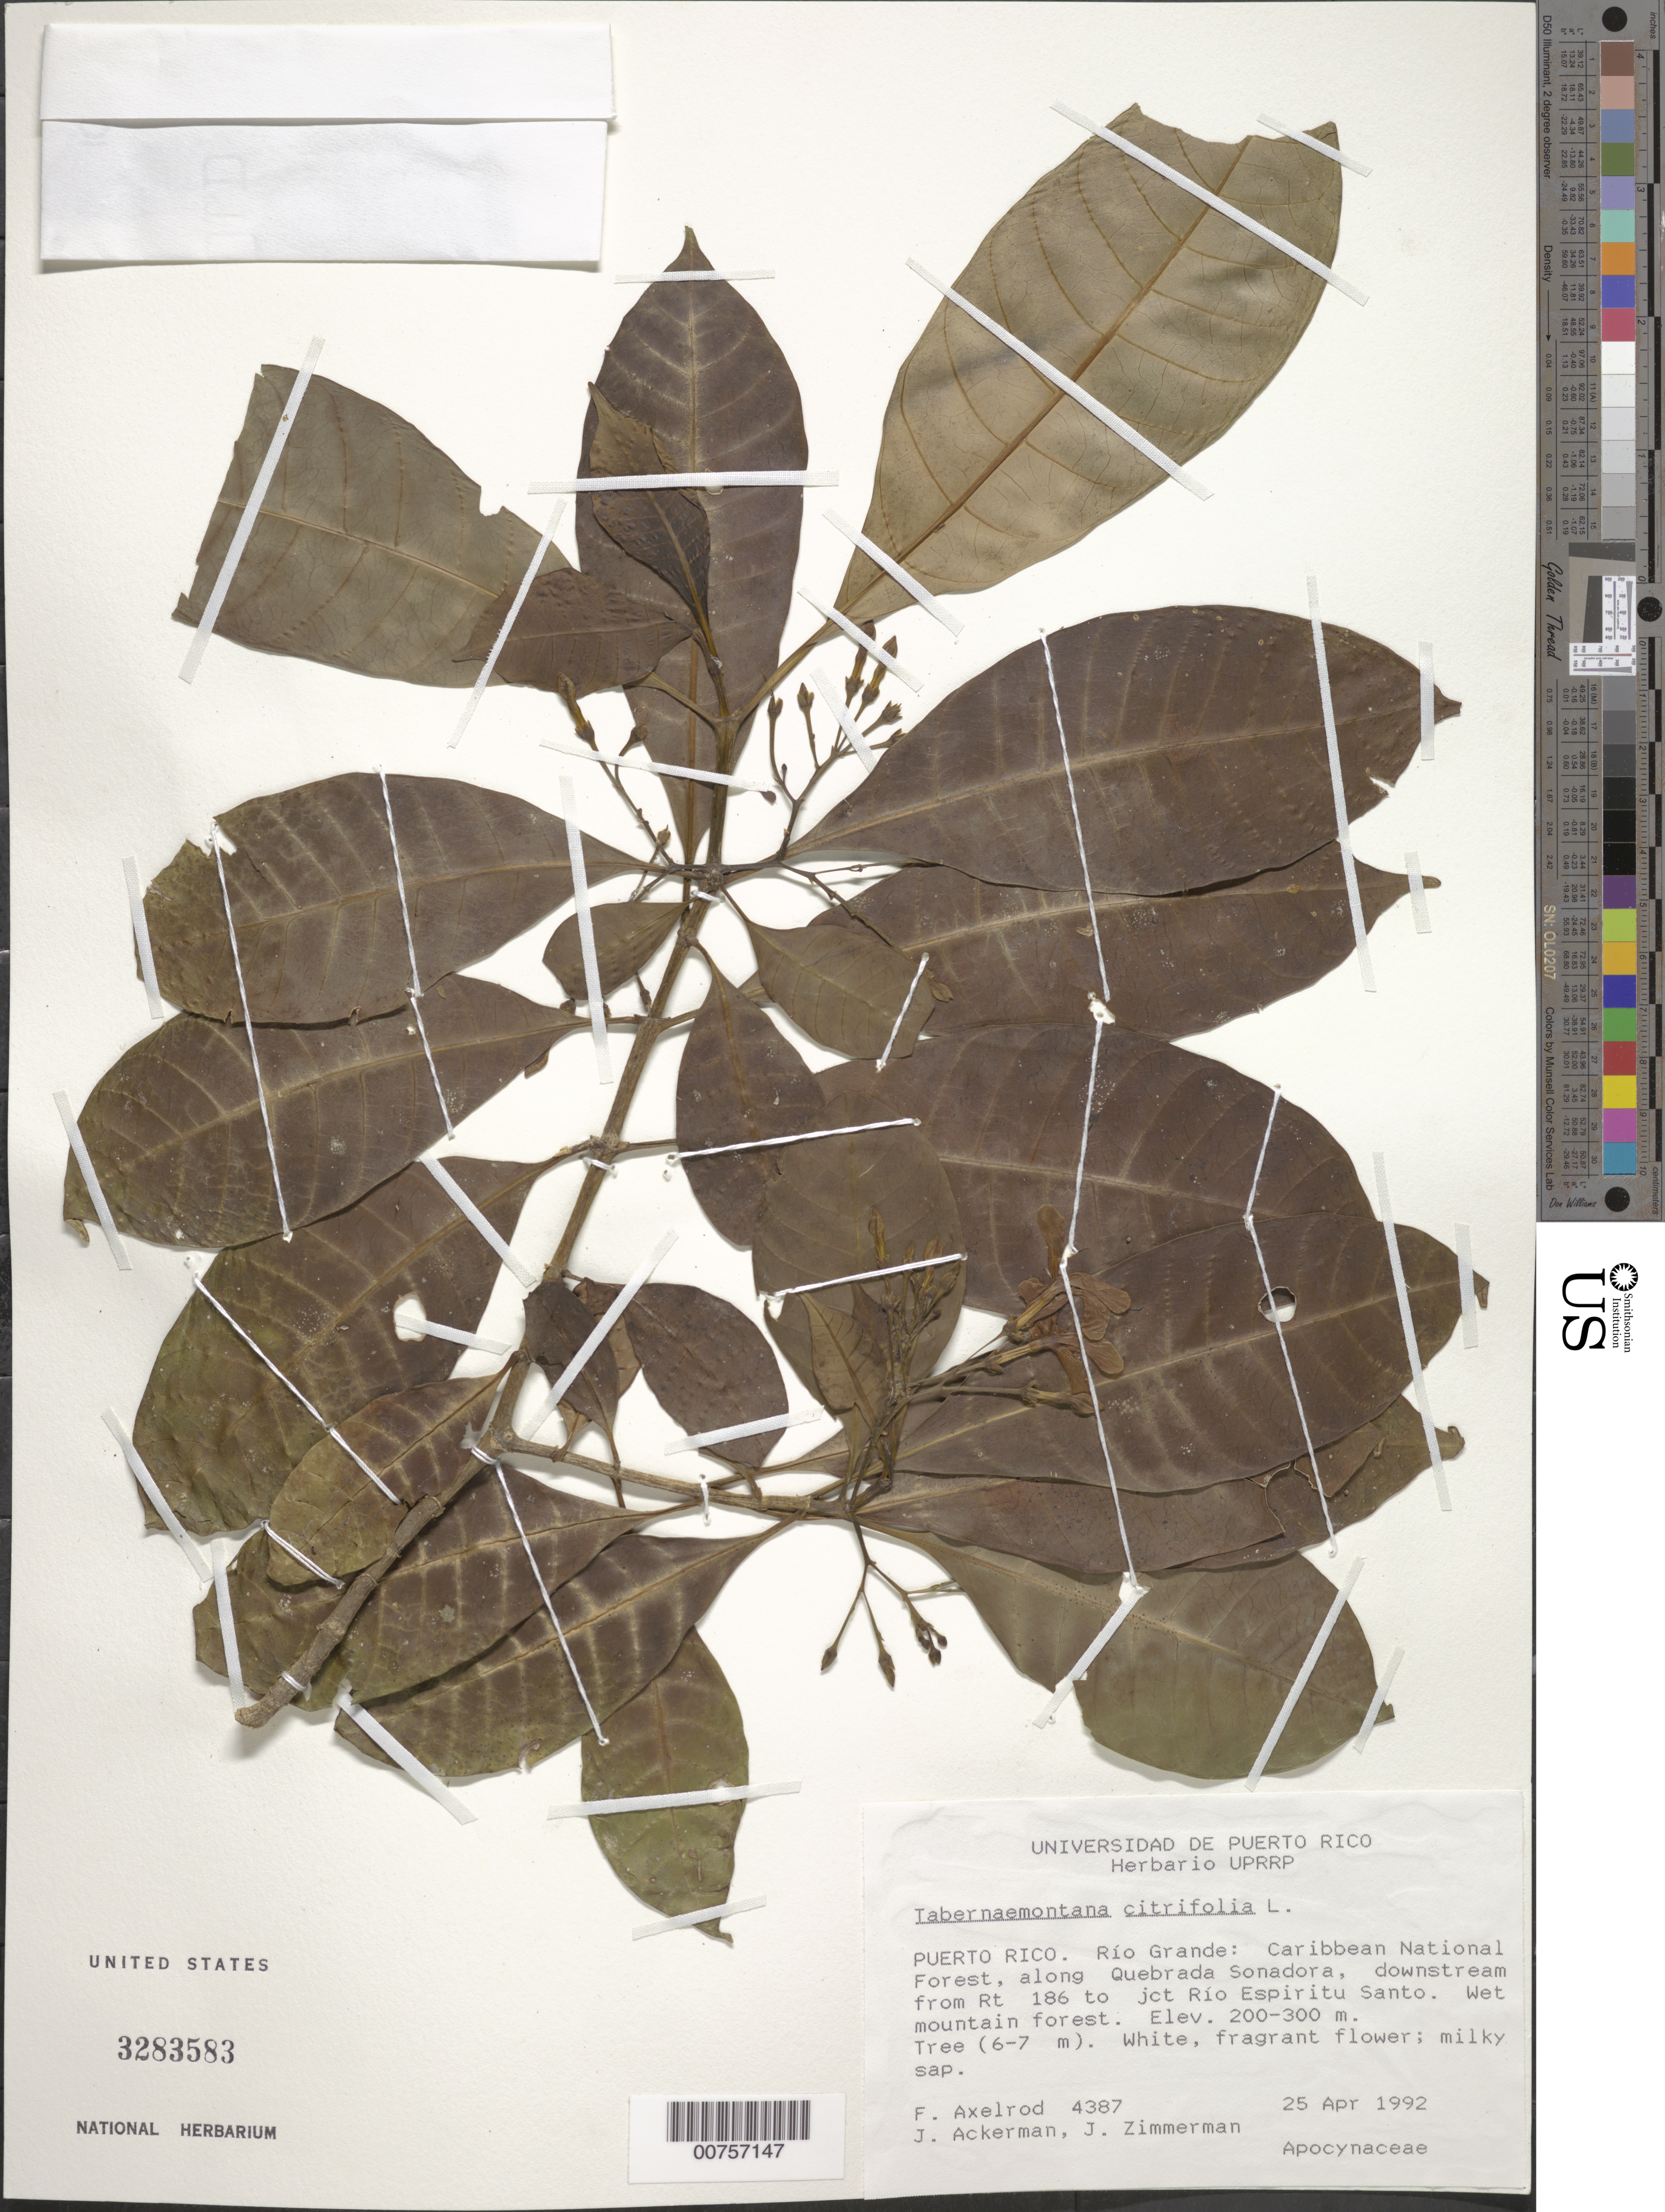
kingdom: Plantae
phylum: Tracheophyta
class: Magnoliopsida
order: Gentianales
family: Apocynaceae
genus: Tabernaemontana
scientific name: Tabernaemontana citrifolia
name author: L.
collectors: F. S. Axelrod, J. Ackerman & J. Zimmerman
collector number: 4387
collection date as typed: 25 Apr 1992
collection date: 1992-04-25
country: Puerto Rico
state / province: Río Grande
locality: Río Grande: Caribbean National Forest, along Quebrada Sonadora, downstream from Rt 186 to junction Río Espiritu Santo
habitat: Wet mountain forest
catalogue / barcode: US 3283583